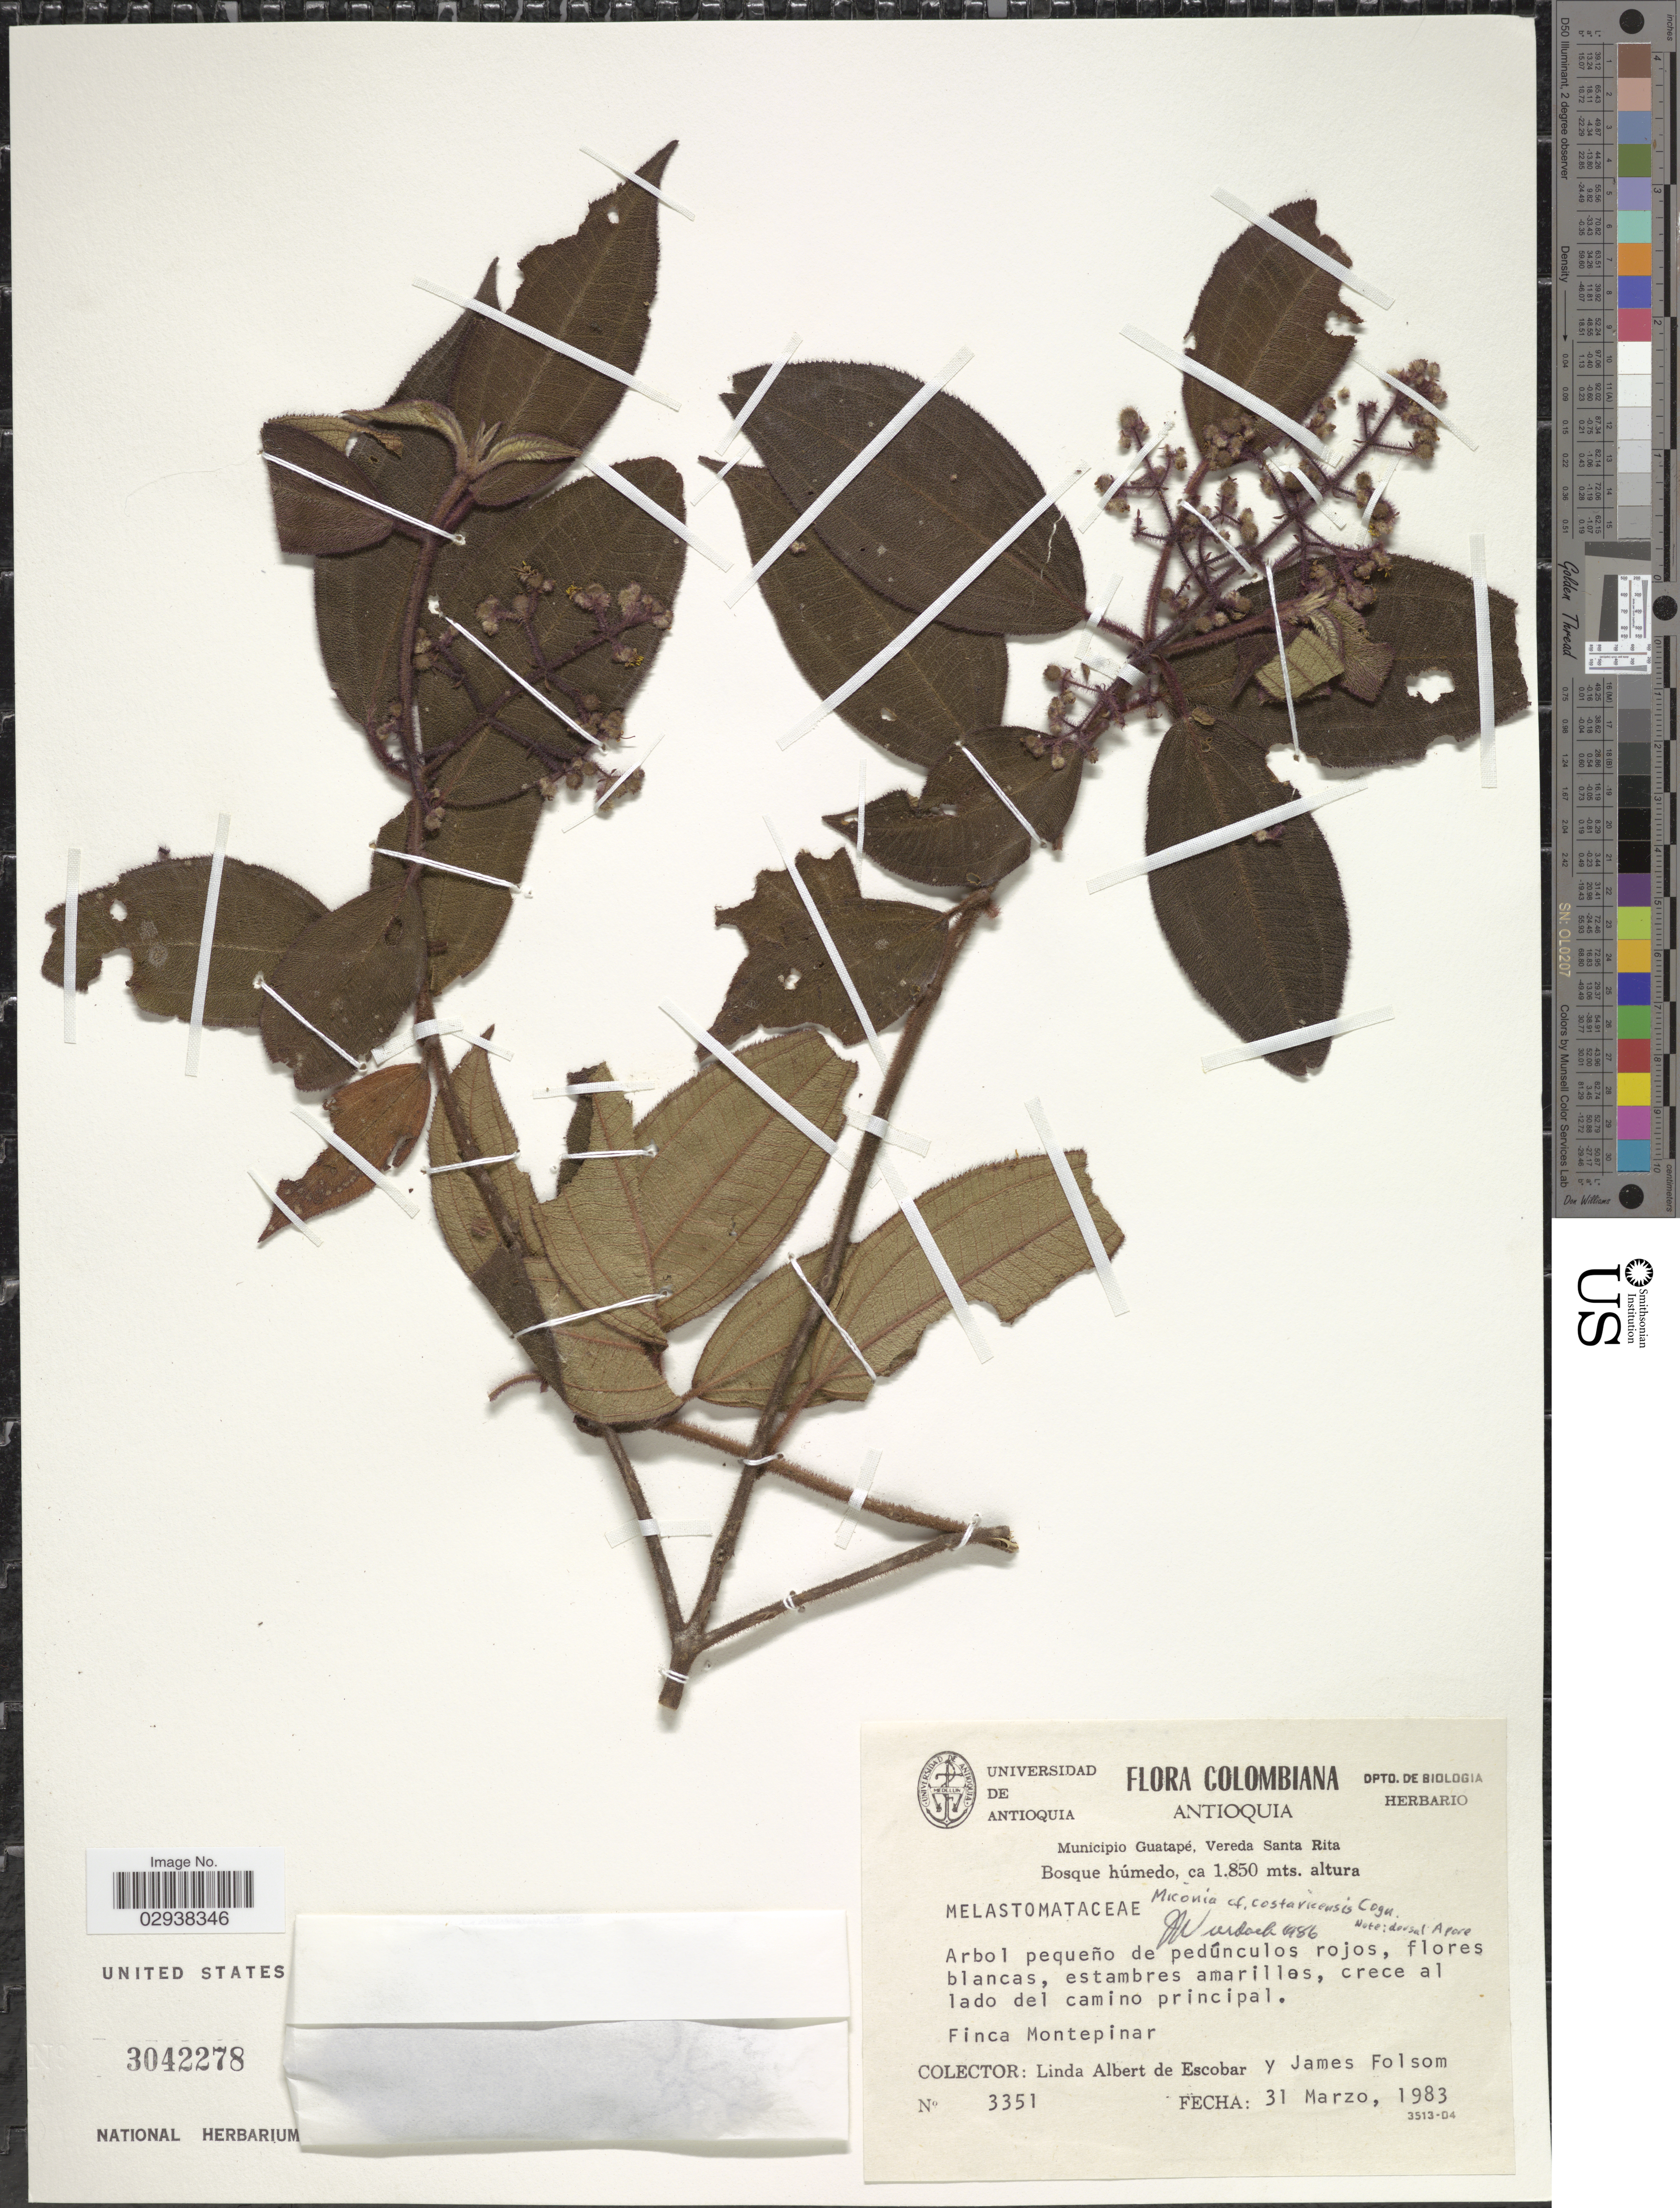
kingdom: Plantae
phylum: Tracheophyta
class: Magnoliopsida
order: Myrtales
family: Melastomataceae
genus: Miconia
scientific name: Miconia costaricensis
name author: Cogn.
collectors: L. K. de Escobar & J. P. Folsom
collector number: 3351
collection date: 1983-03-31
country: Colombia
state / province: Antioquia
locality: Municipio Guatapé, Vereda Santa Rita. Finca Montepinar.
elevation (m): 1850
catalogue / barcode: US 3042278